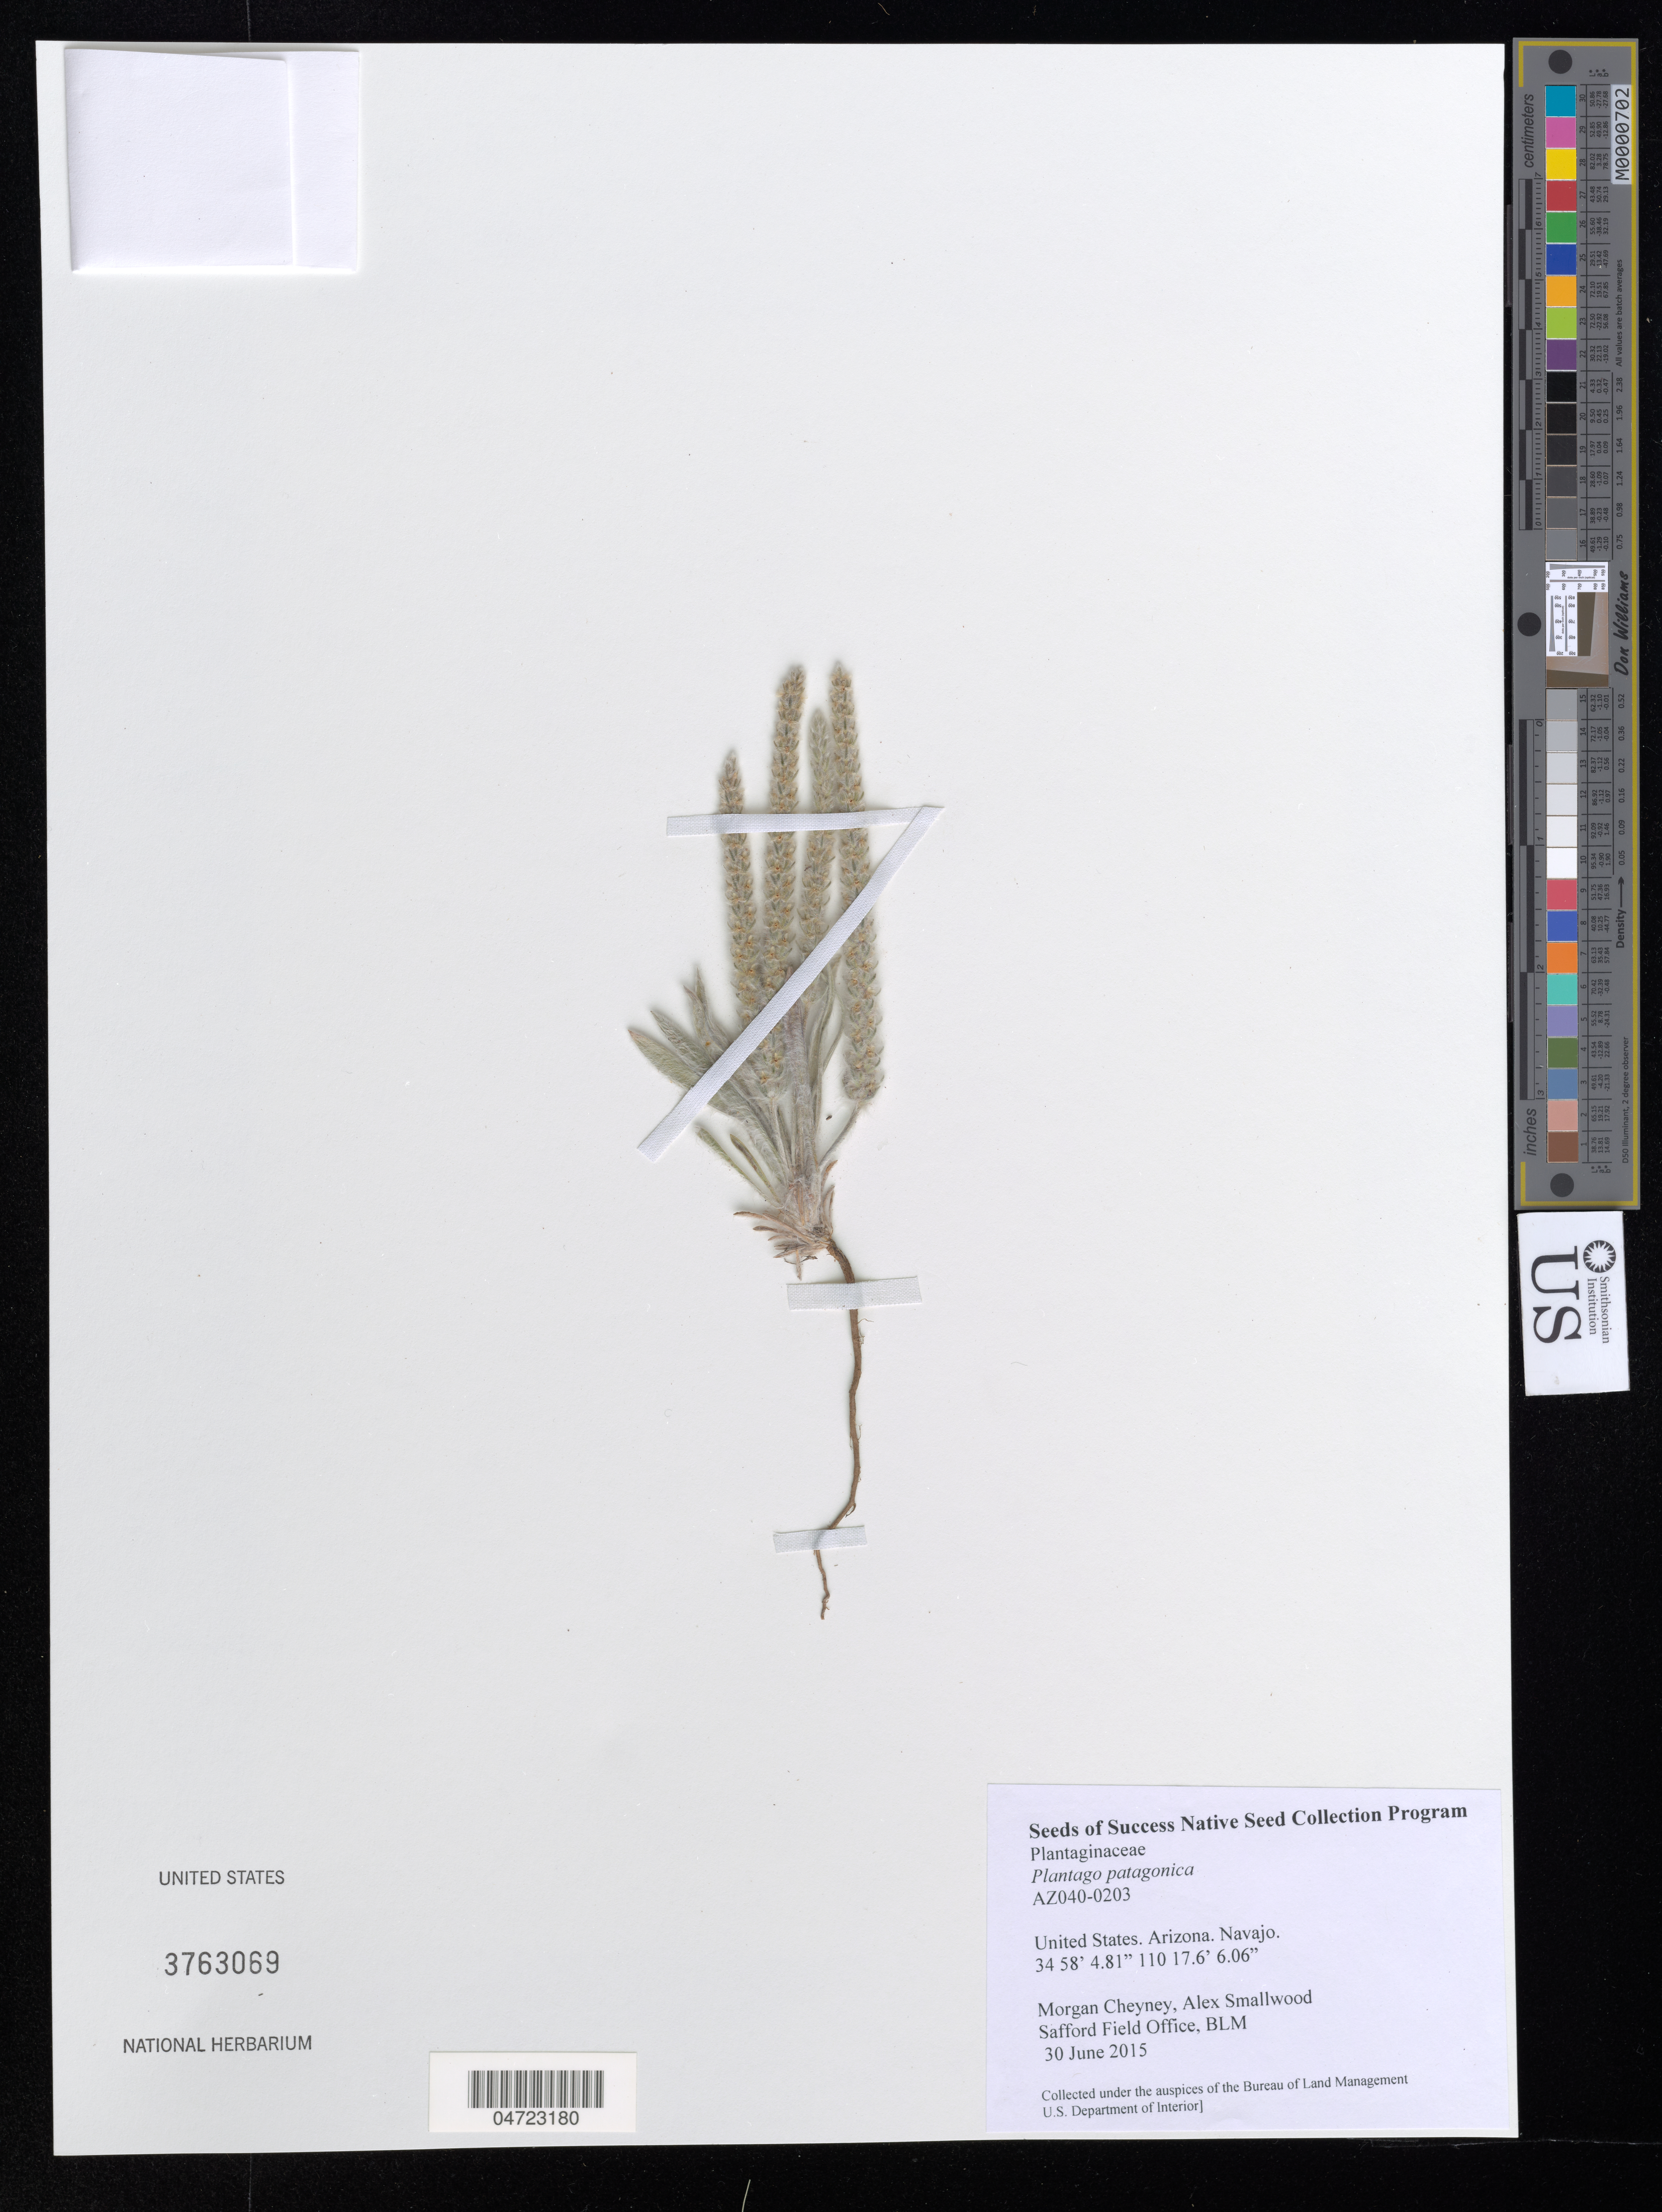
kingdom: Plantae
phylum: Tracheophyta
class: Magnoliopsida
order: Lamiales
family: Plantaginaceae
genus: Plantago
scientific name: Plantago patagonica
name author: Jacq.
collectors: M. Cheyney & A. Smallwood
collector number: AZ040-0203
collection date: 2015-06-30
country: United States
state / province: Arizona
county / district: Navajo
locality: Navajo.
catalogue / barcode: US 3763069